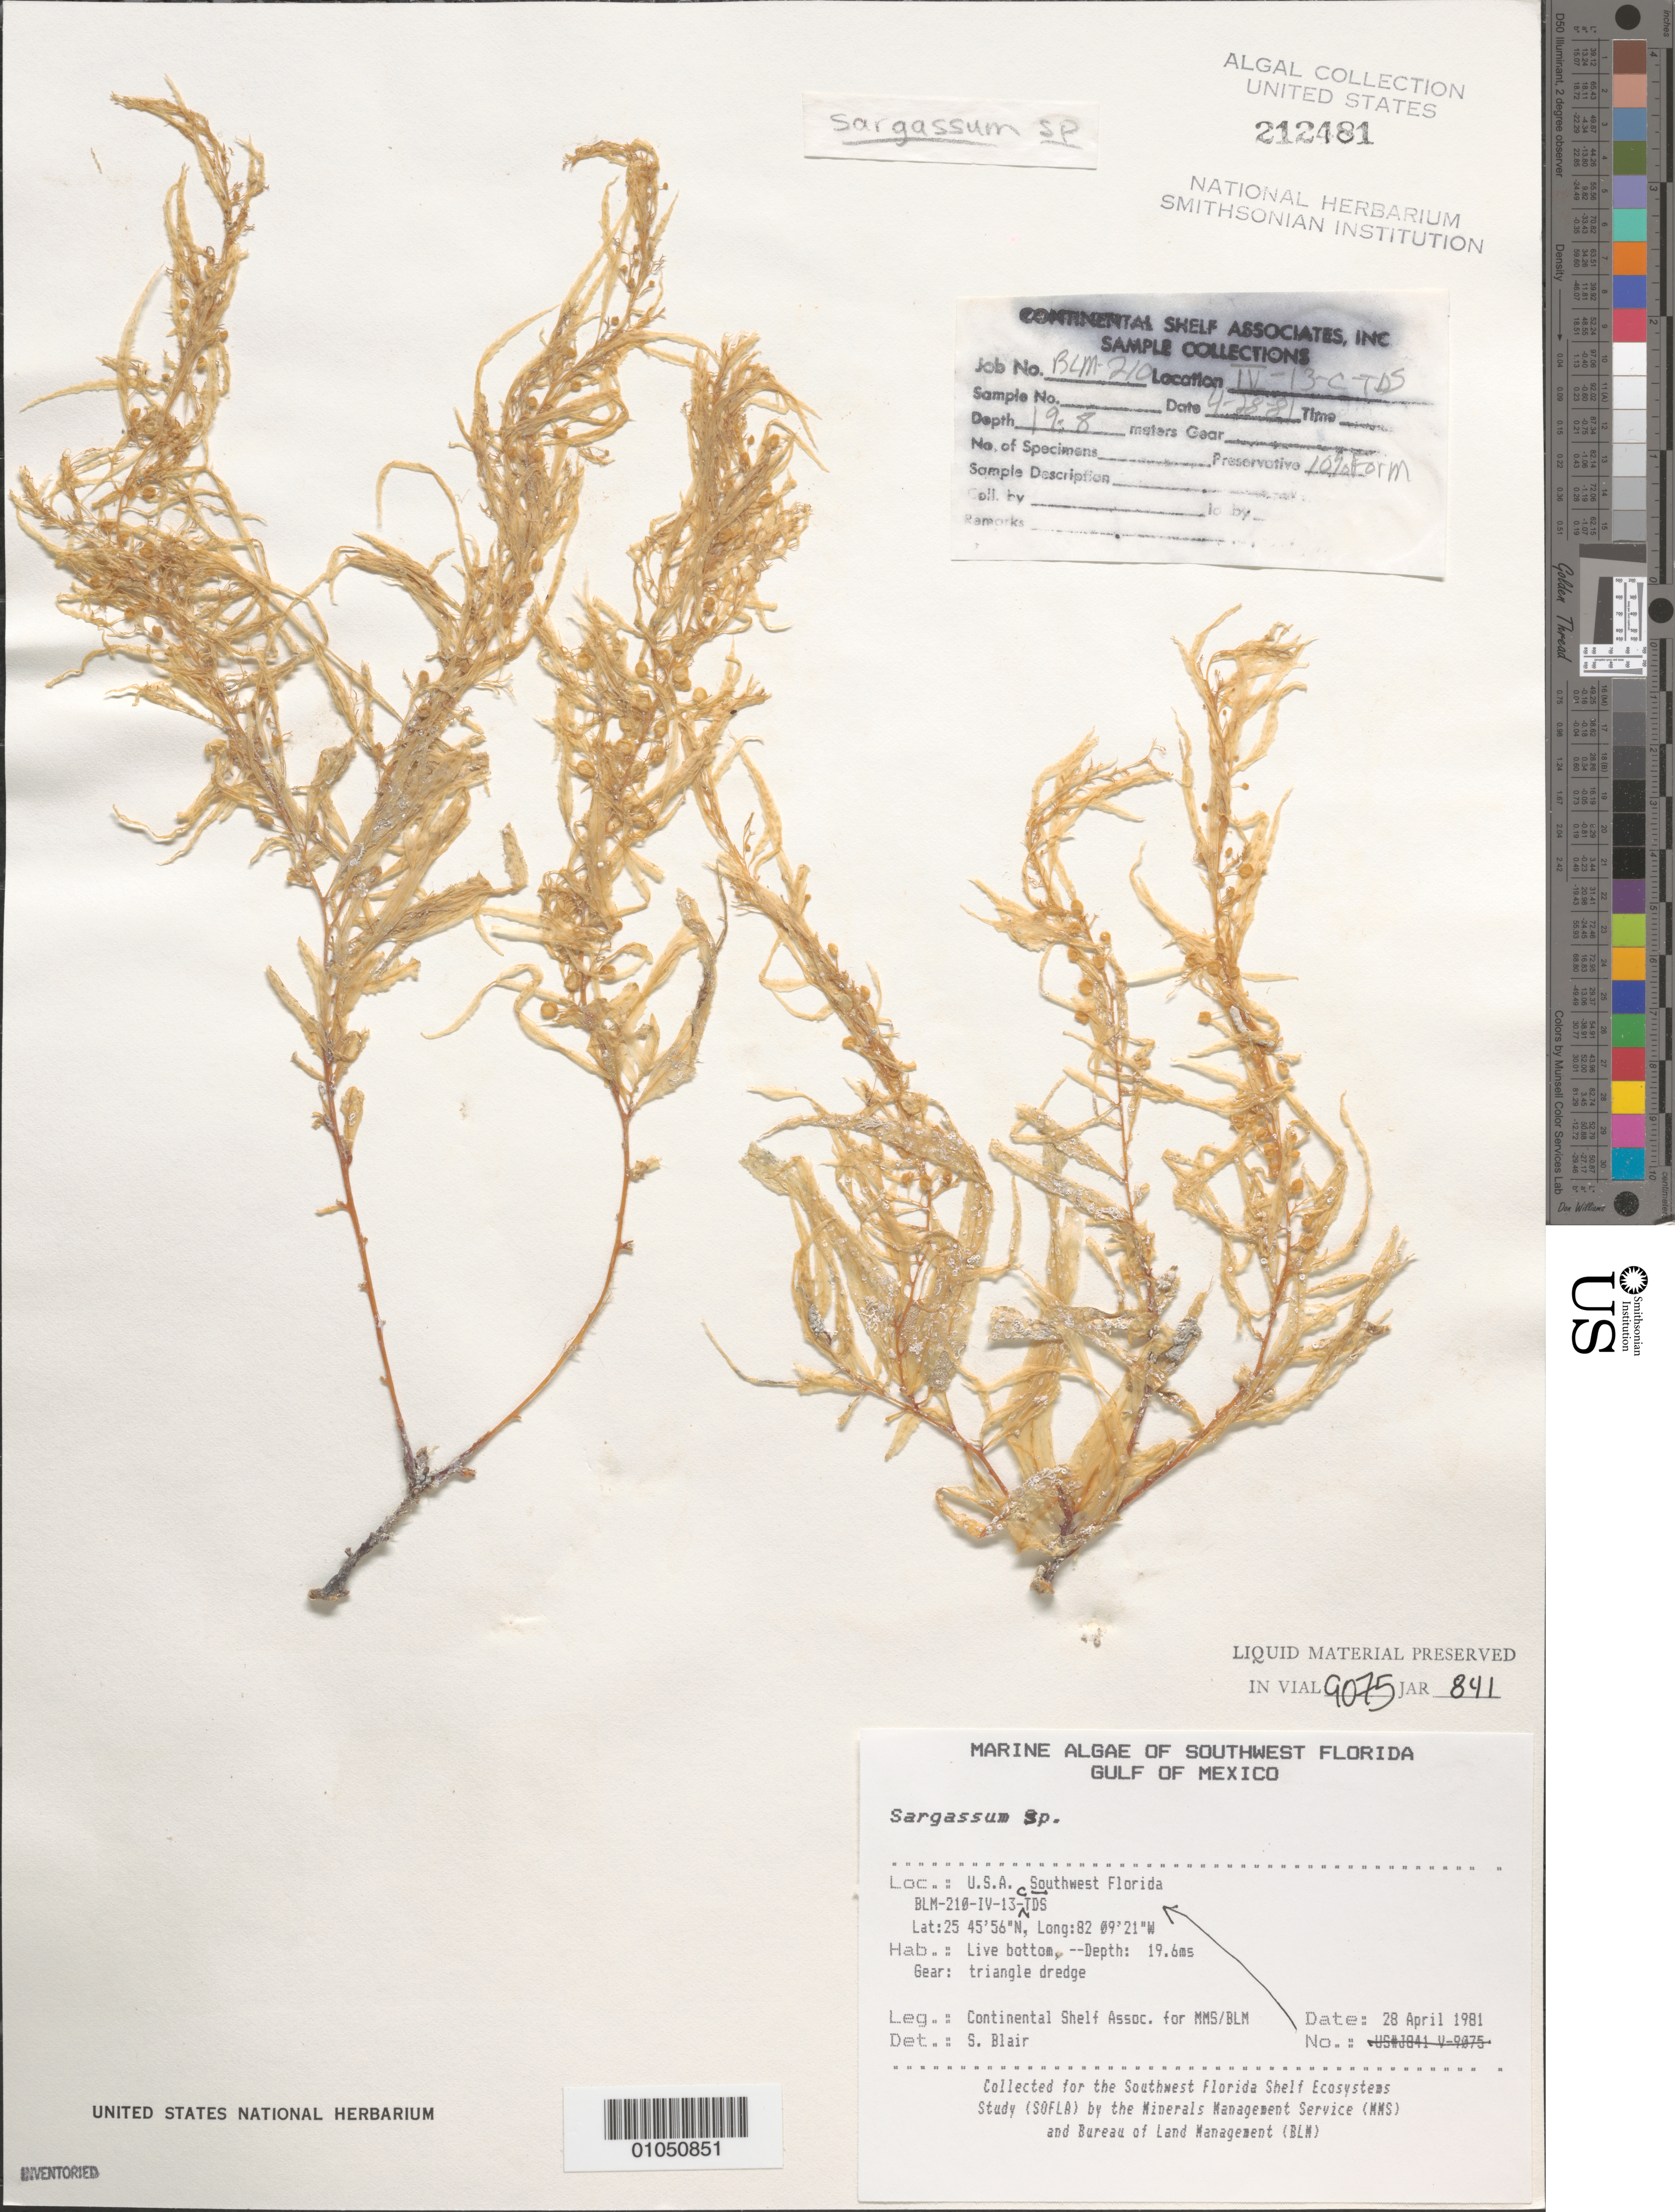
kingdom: Chromista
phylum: Ochrophyta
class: Phaeophyceae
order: Fucales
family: Sargassaceae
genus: Sargassum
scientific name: Sargassum sp.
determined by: Blair, S. M.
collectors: Continental Shelf Associates for the MMS/BLM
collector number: BLM-210-IV-13-C-TDS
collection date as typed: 28 Apr 1981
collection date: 1981-04-28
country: United States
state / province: Florida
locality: Gulf of Mexico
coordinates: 25 45'56"N, 82 09'21"W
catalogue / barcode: US 212481